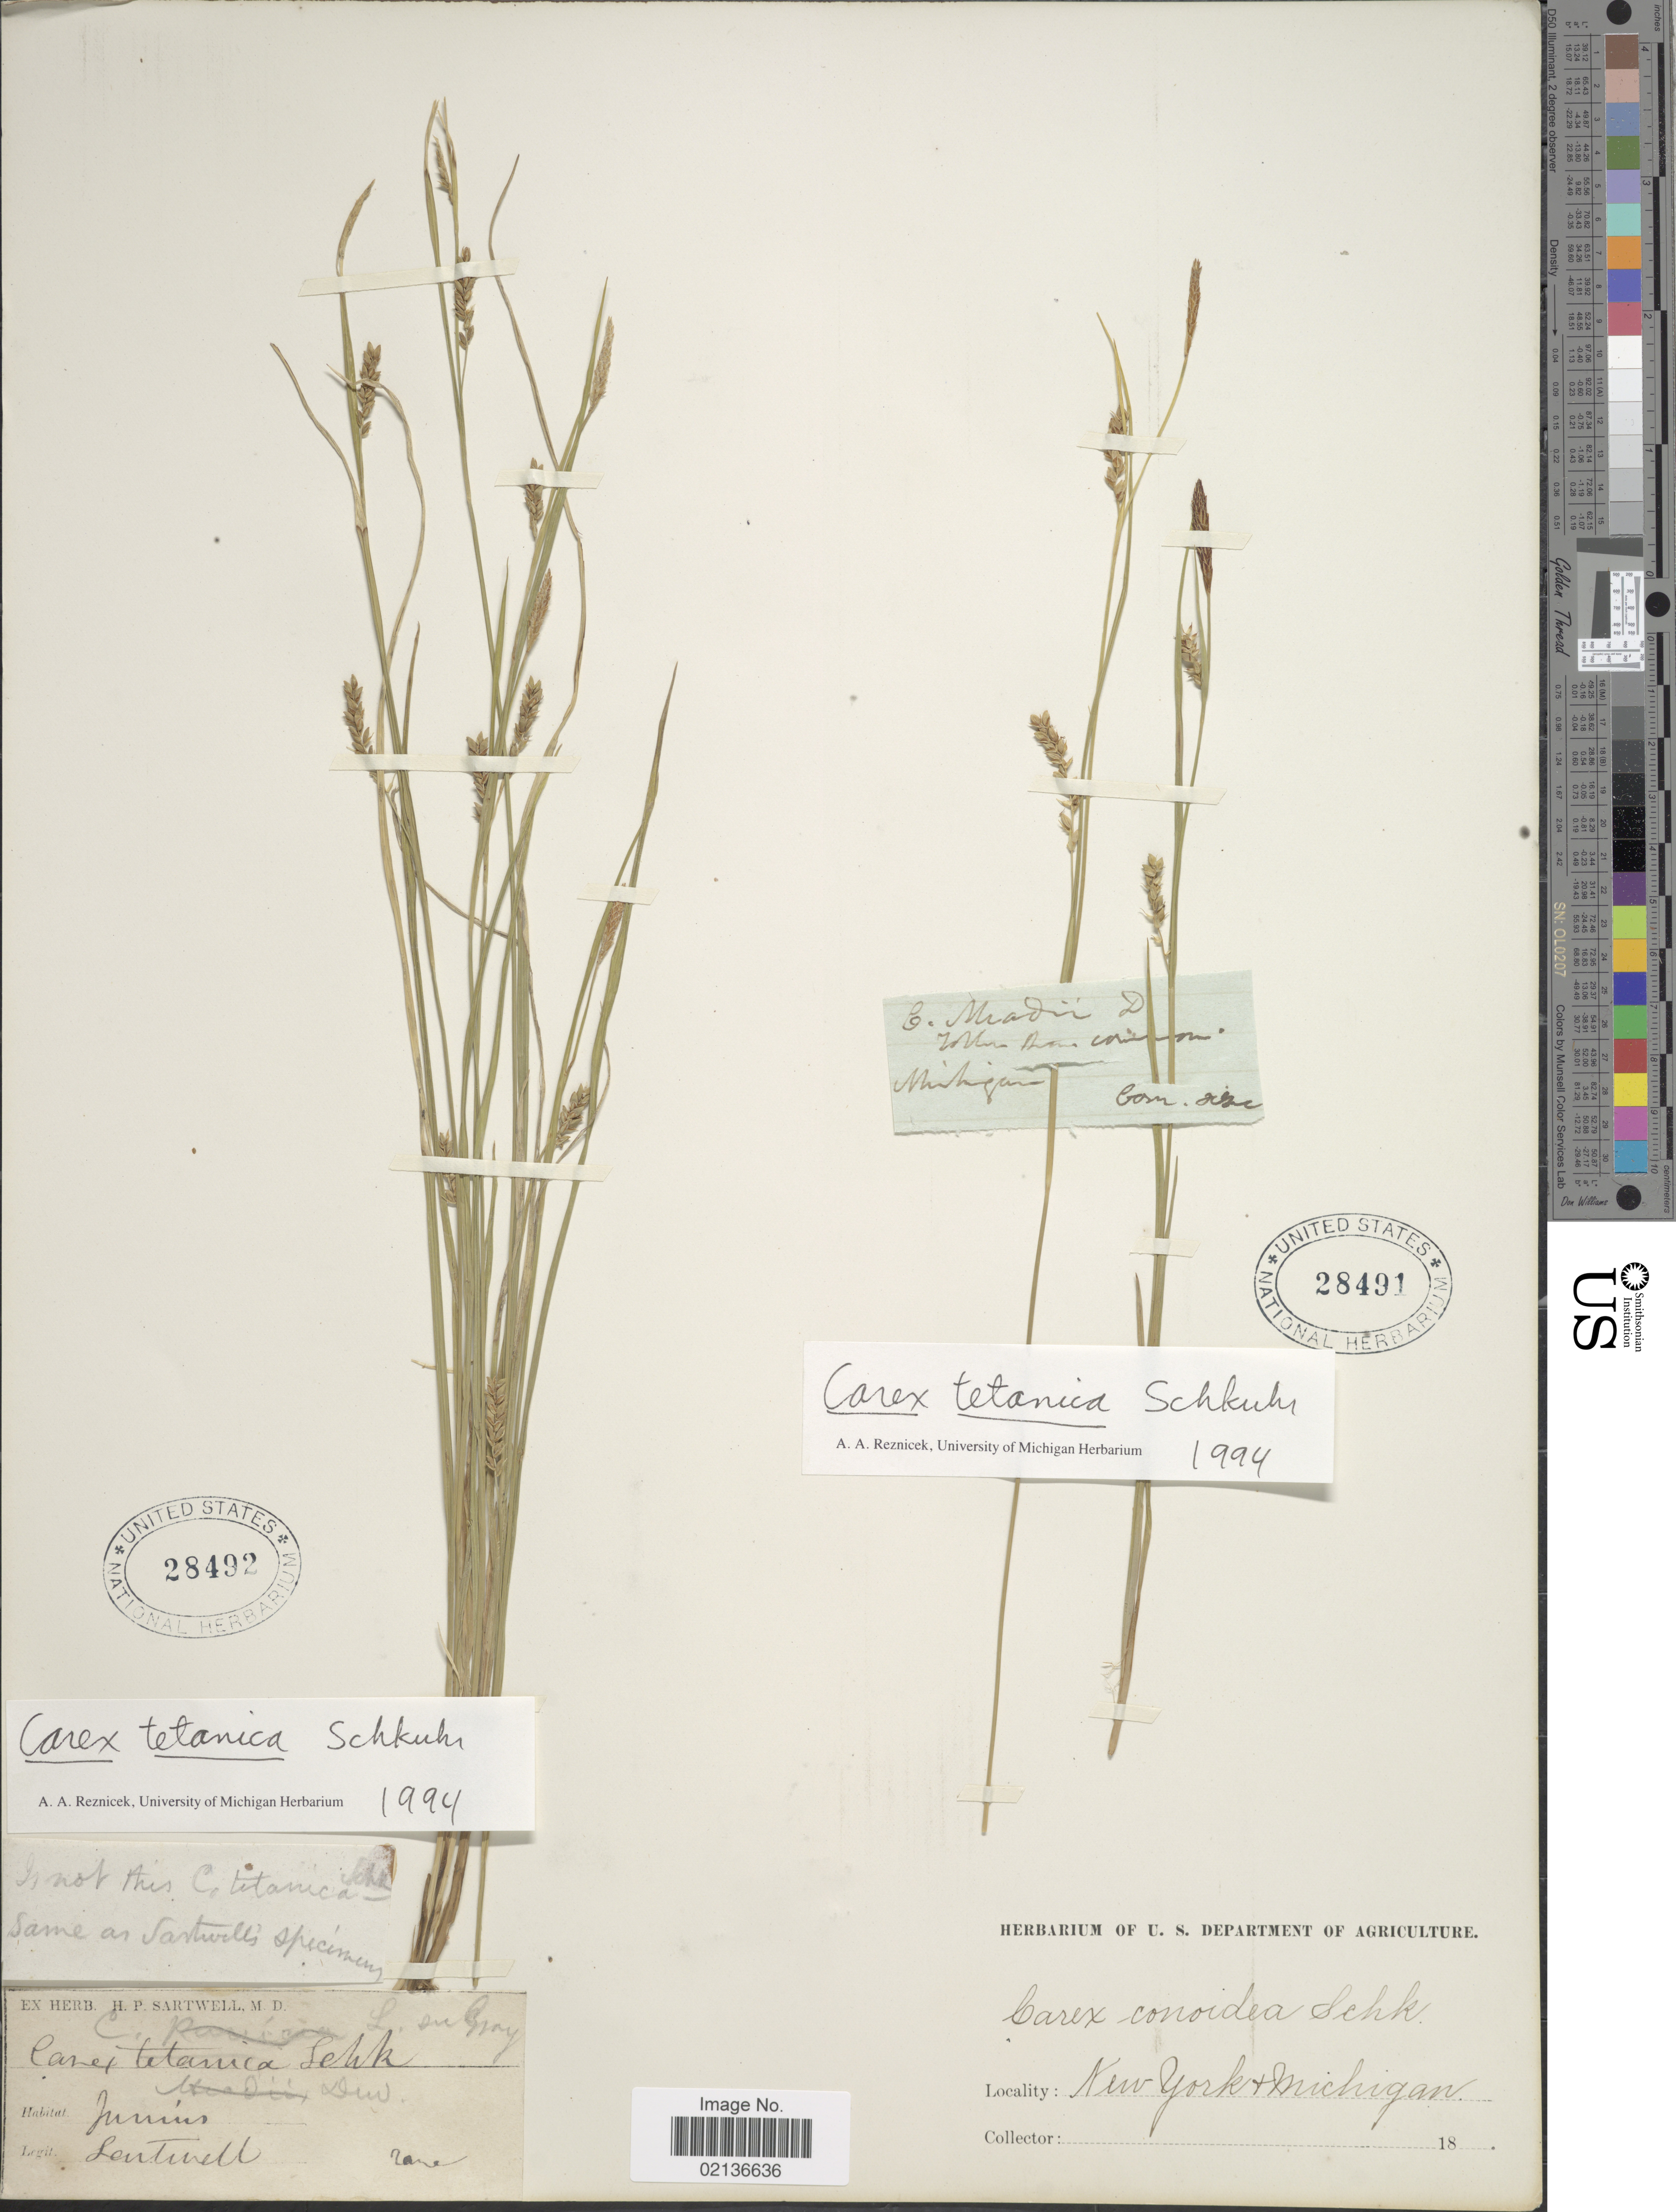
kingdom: Plantae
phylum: Tracheophyta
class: Liliopsida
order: Poales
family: Cyperaceae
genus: Carex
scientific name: Carex tetanica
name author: Schkuhr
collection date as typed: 18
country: United States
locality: New York & Michigan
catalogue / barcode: US 28491-2